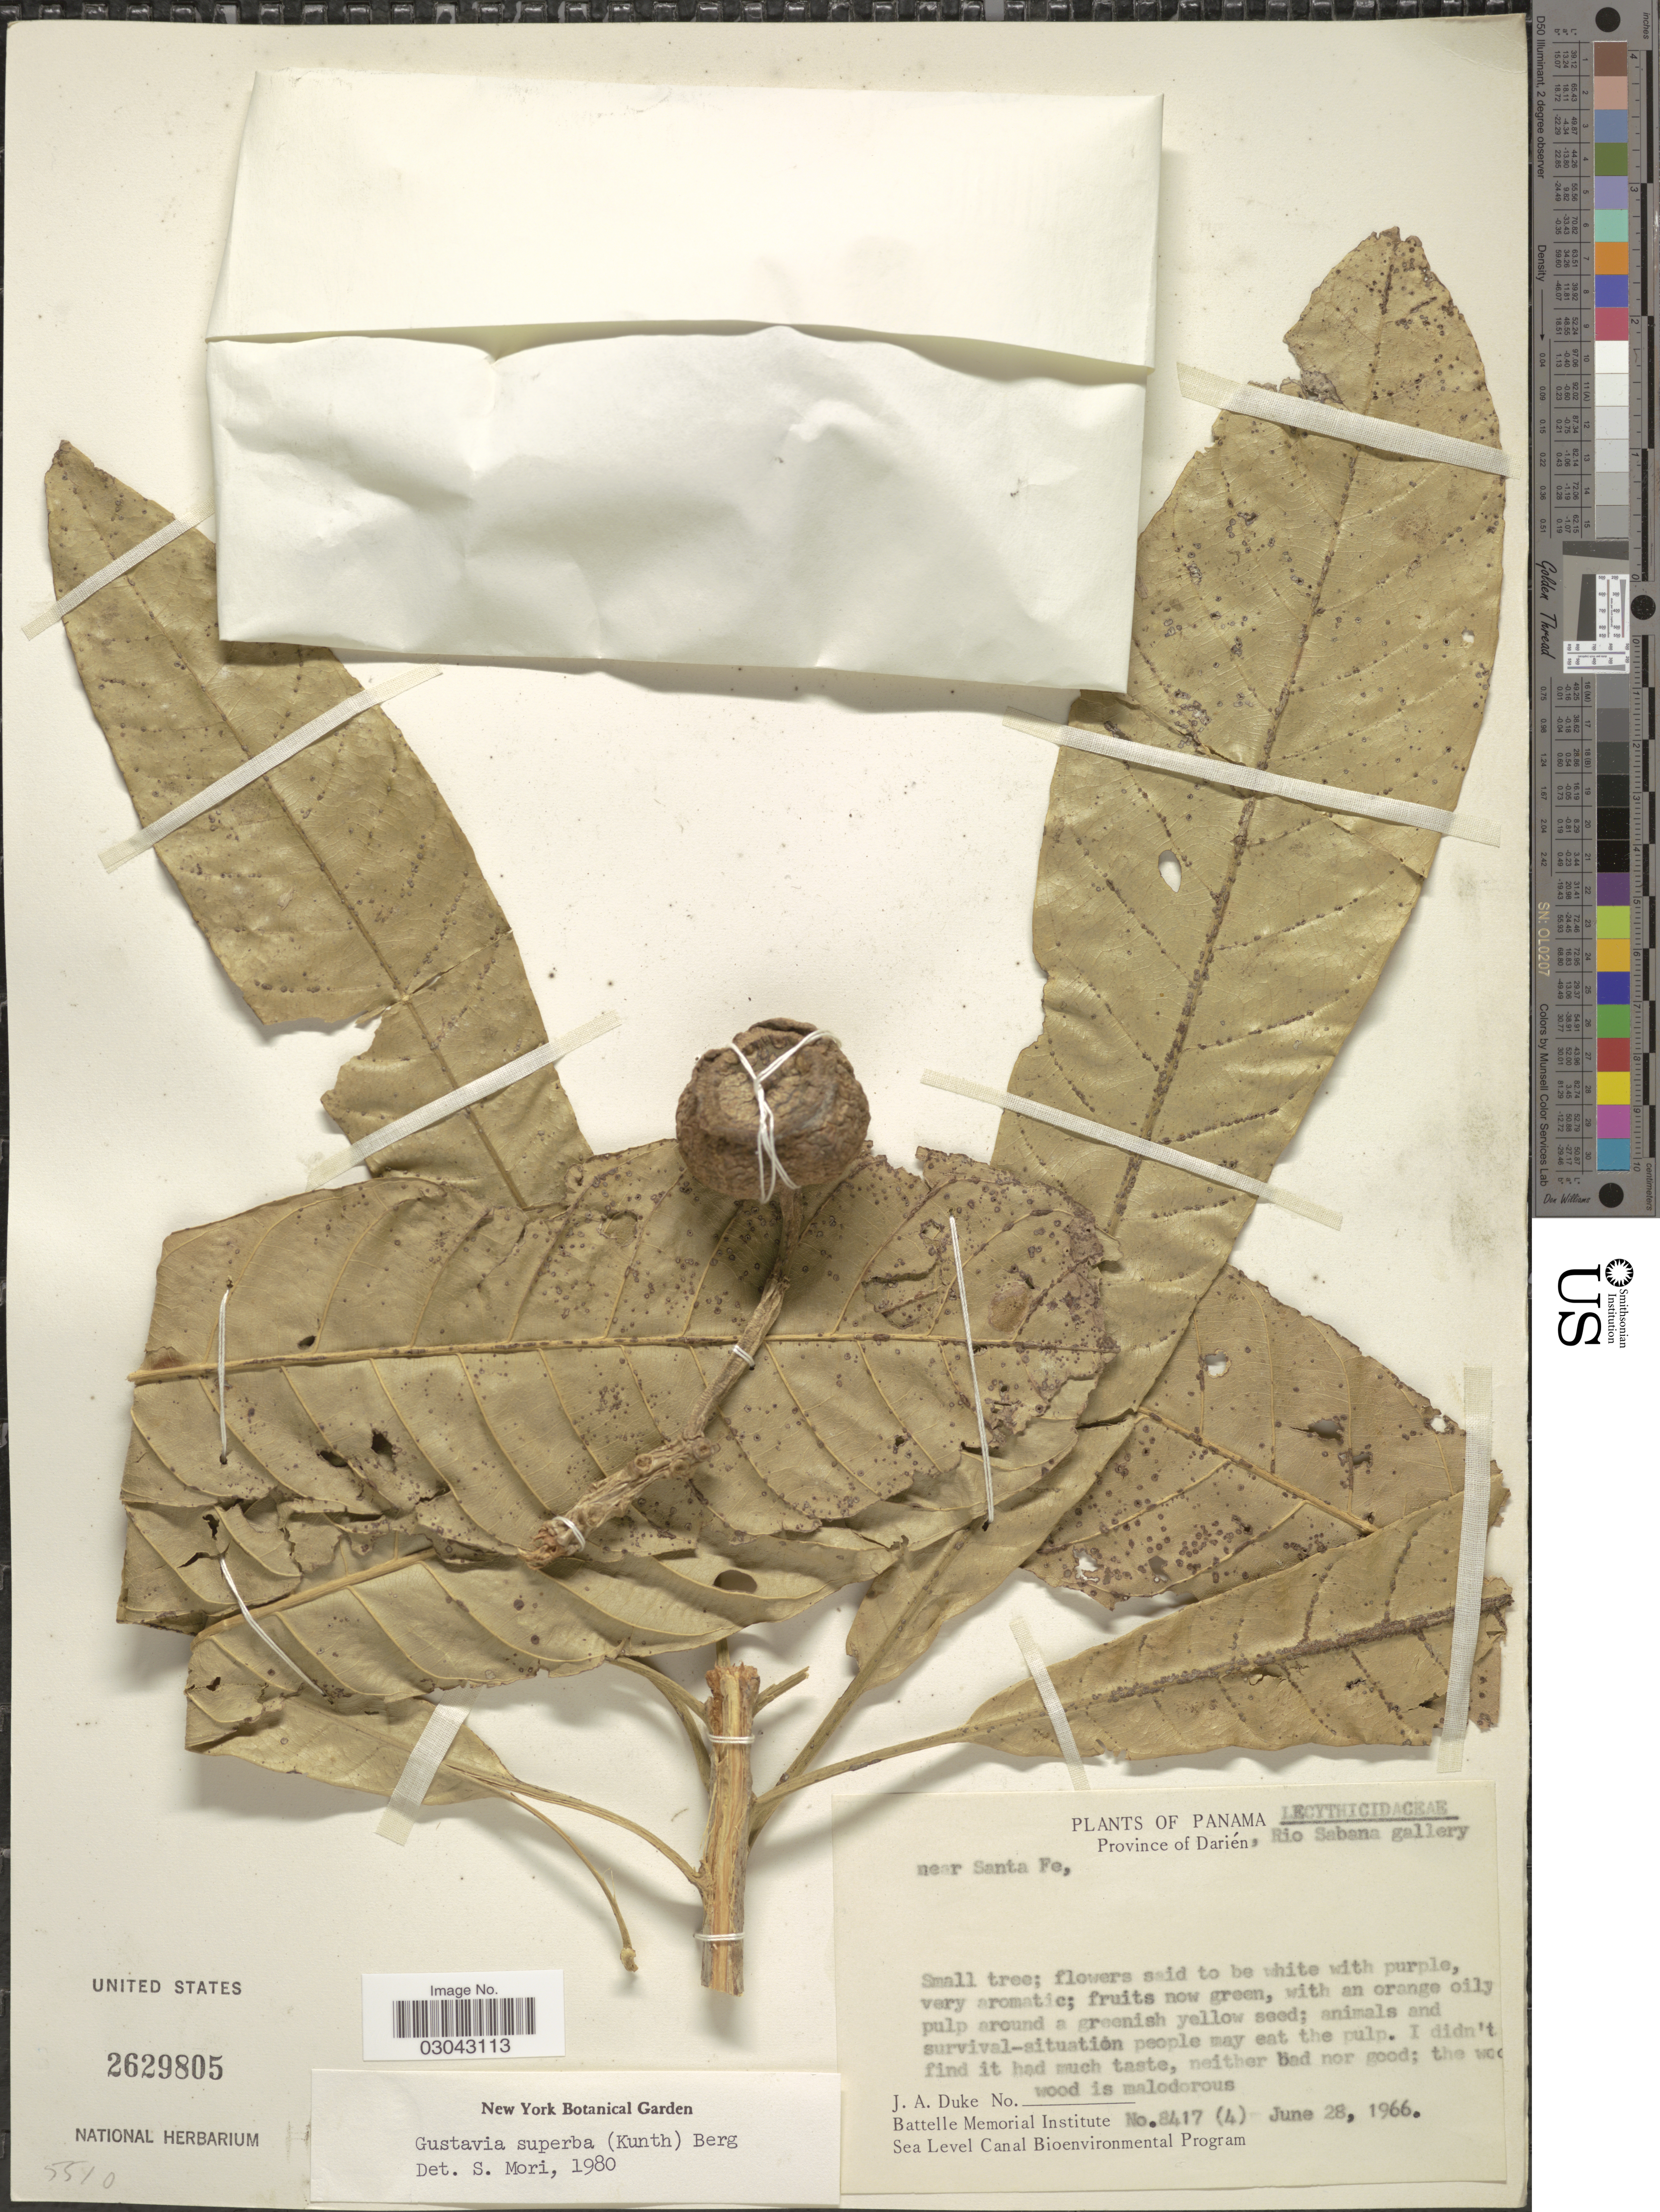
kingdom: Plantae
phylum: Tracheophyta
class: Magnoliopsida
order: Ericales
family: Lecythidaceae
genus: Gustavia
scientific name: Gustavia superba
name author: (Kunth) O. Berg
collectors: J. A. Duke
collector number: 8417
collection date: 1966-06-28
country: Panama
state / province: Darién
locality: Rio Sabana gallery.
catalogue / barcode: US 2629805